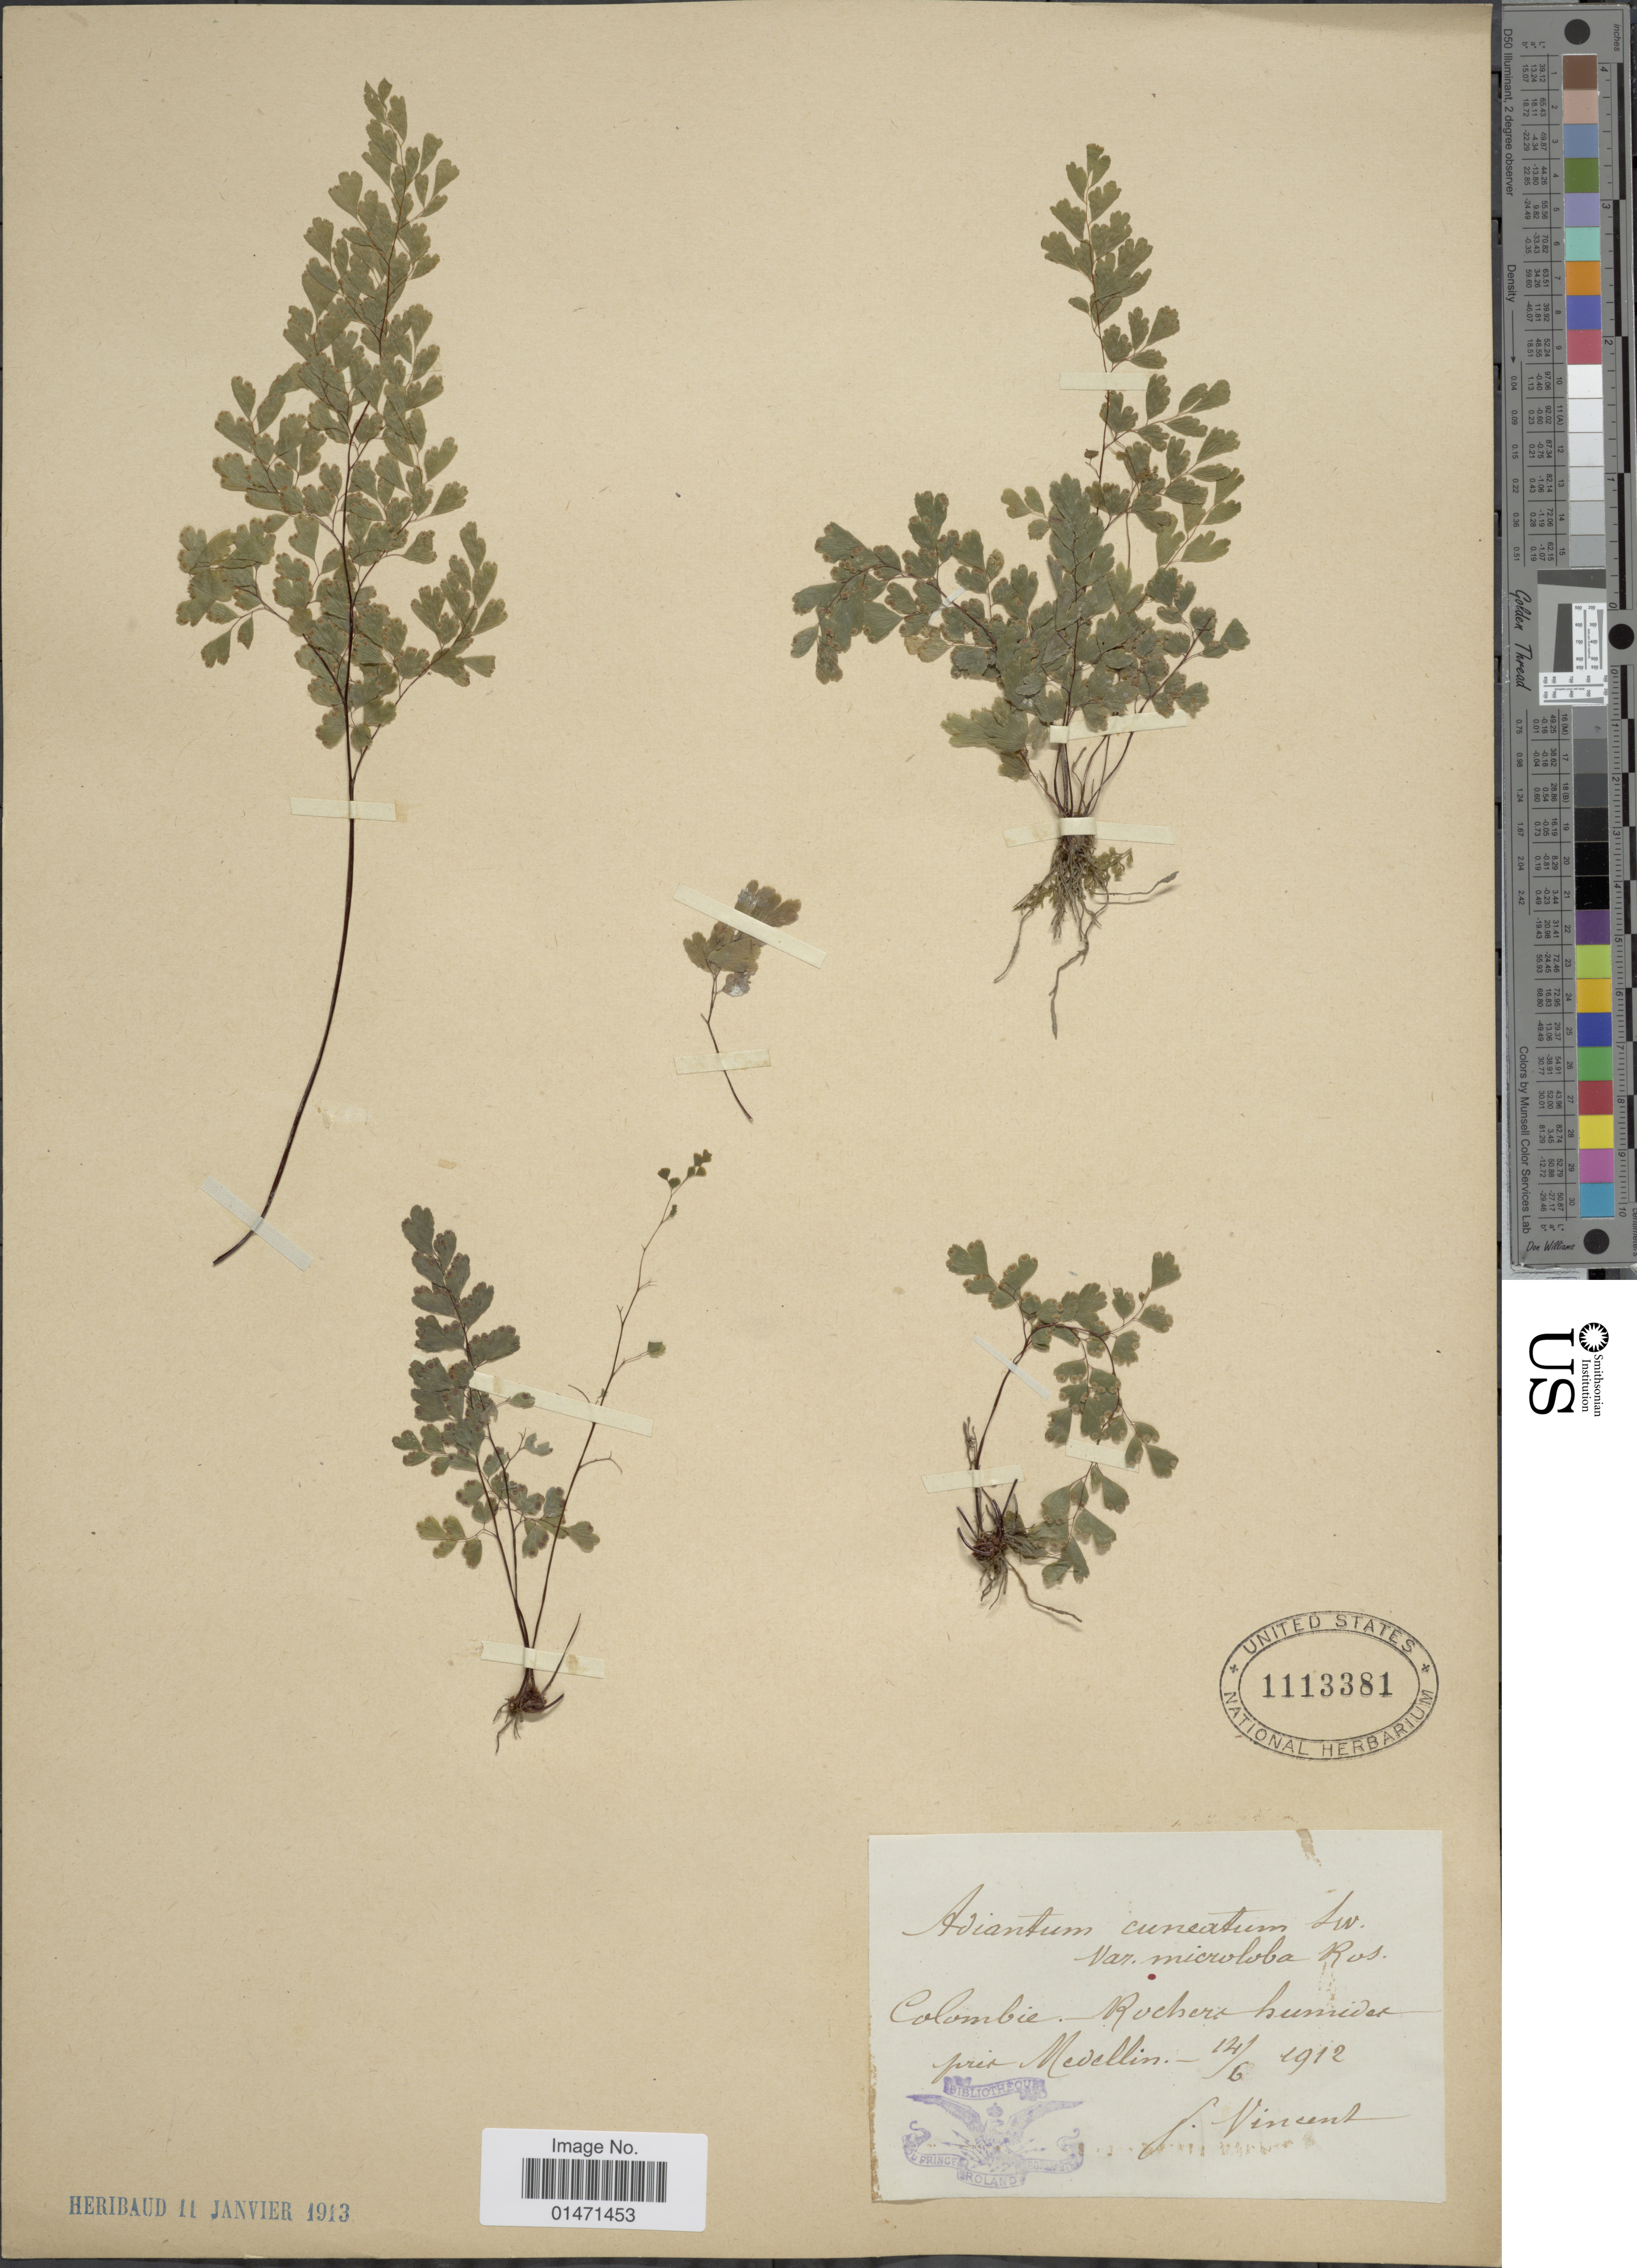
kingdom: Plantae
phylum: Tracheophyta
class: Polypodiopsida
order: Polypodiales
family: Pteridaceae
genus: Adiantum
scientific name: Adiantum raddianum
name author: C. Presl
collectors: F. Vincent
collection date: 1912-06-14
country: Colombia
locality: Rochers humides, près Medellin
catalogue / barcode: US 1113381